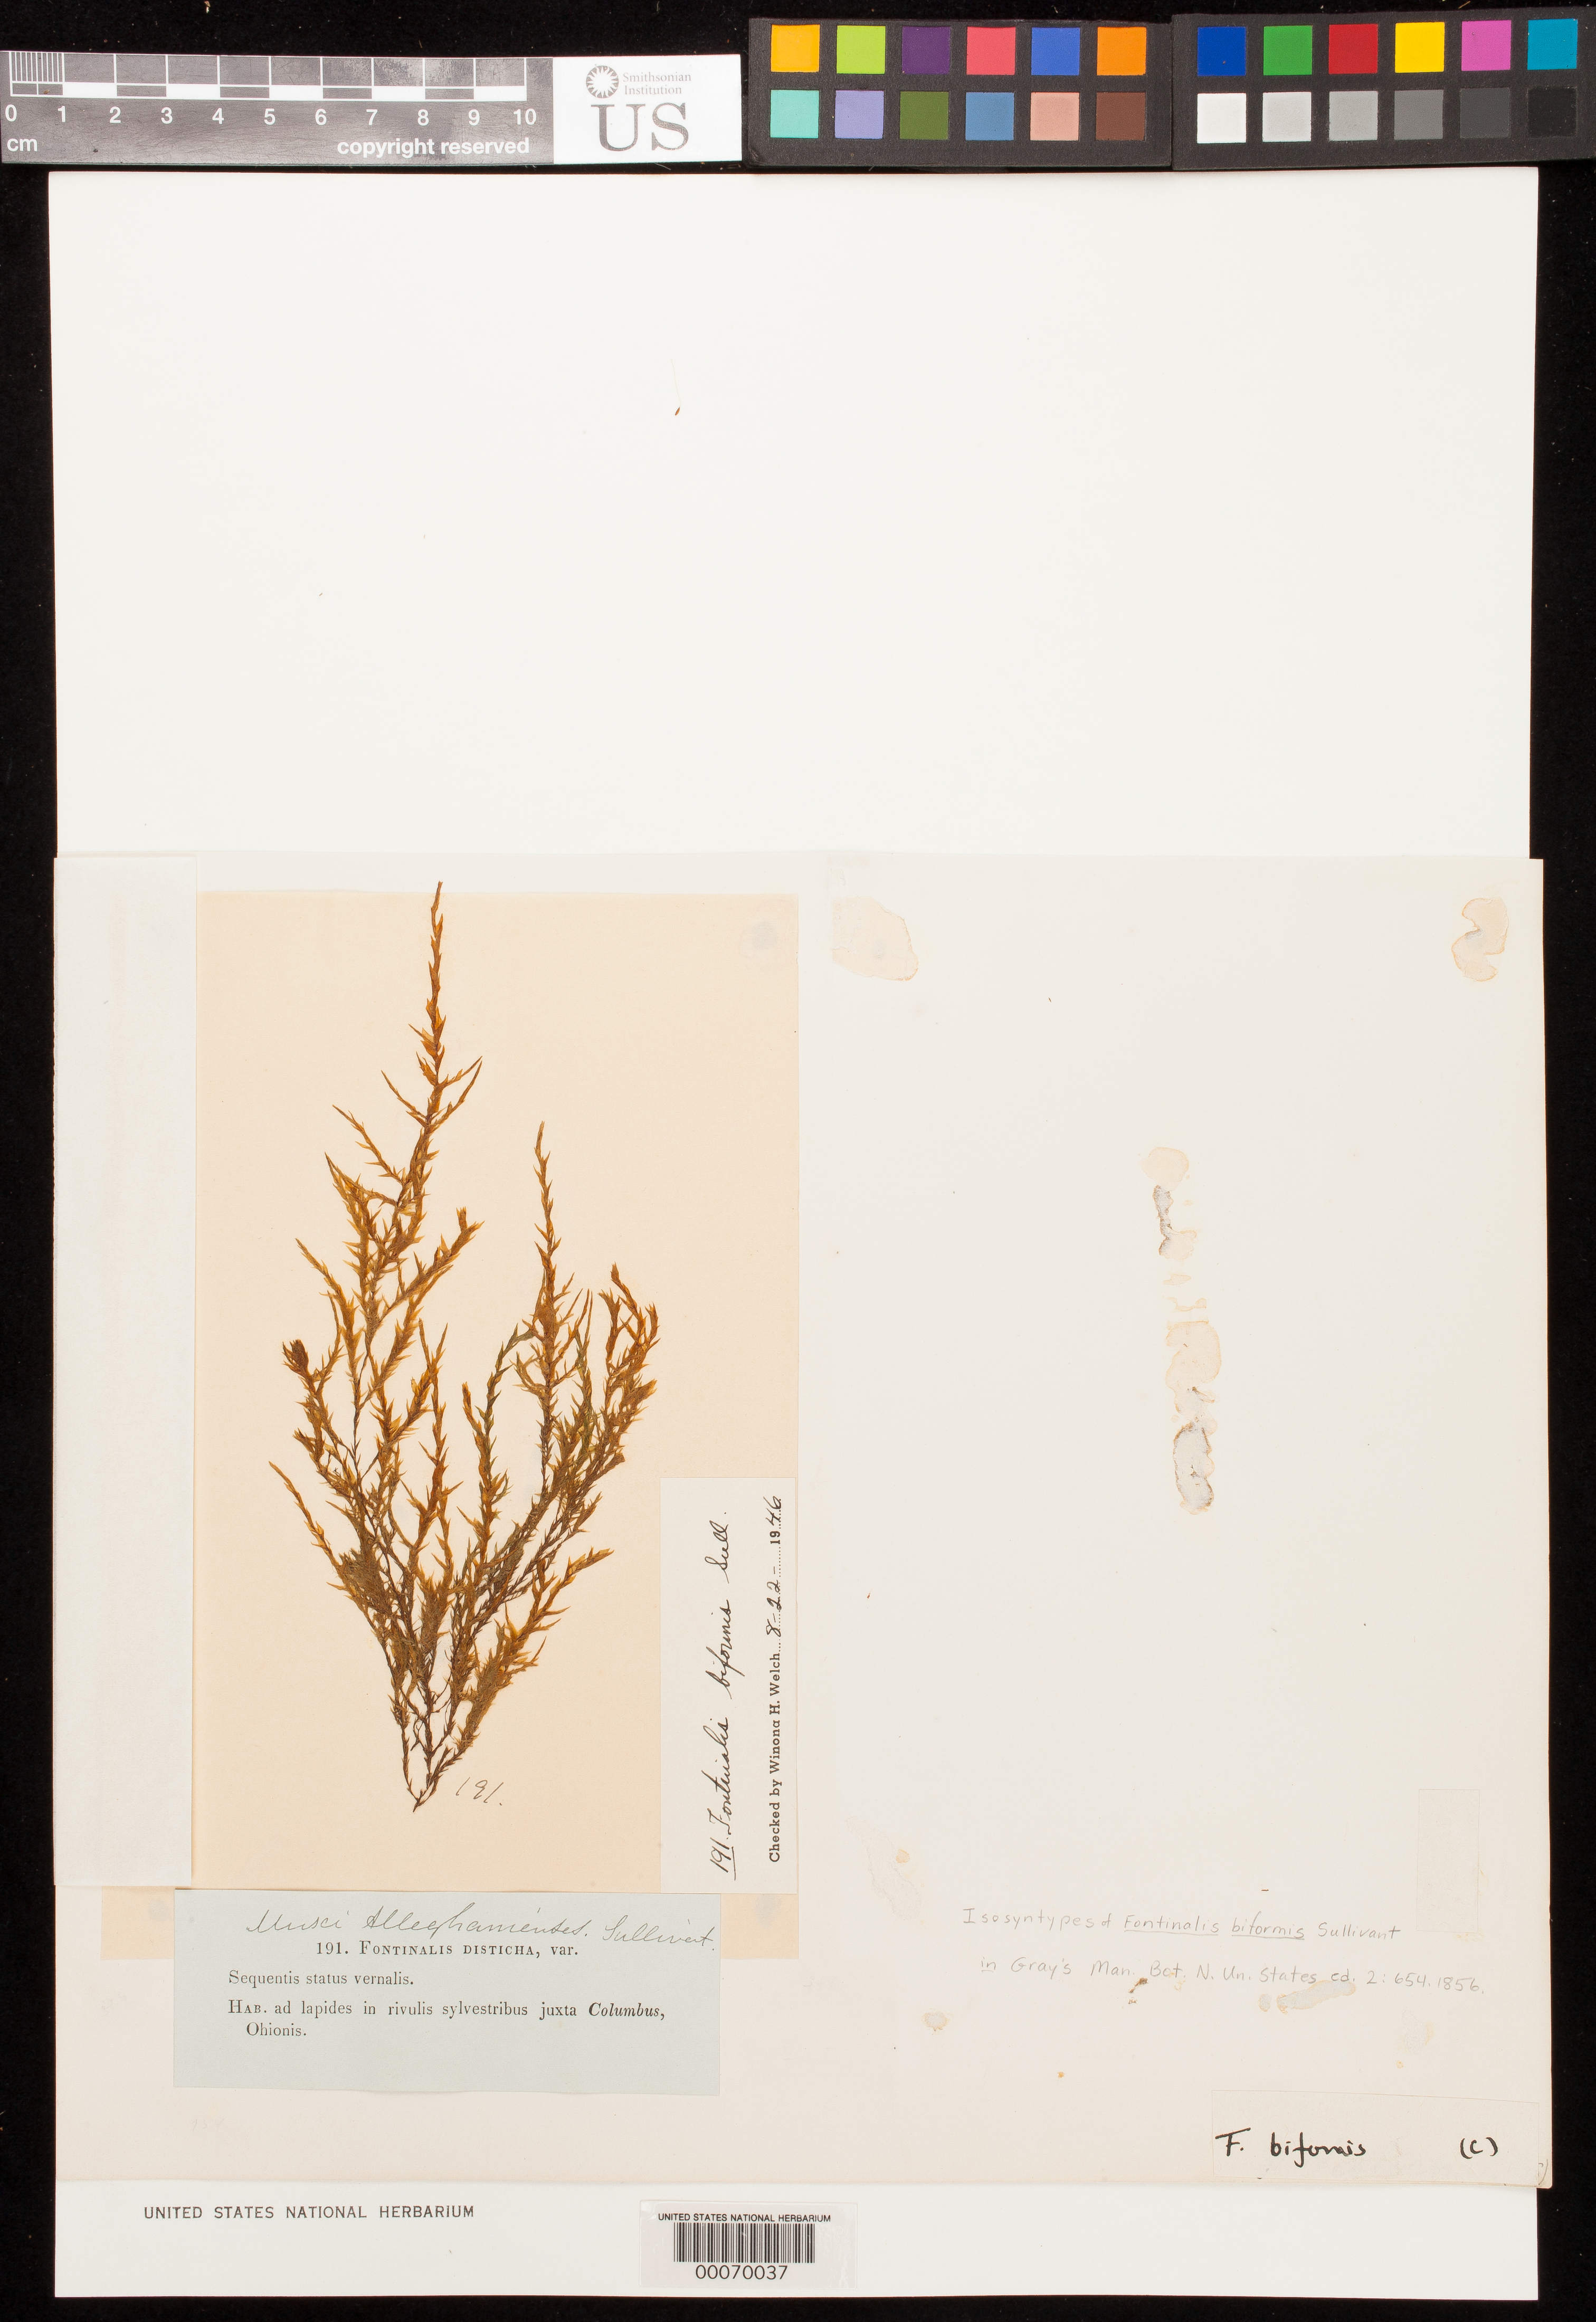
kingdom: Plantae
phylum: Bryophyta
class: Bryopsida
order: Hypnales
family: Fontinalaceae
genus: Fontinalis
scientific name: Fontinalis biformis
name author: Sull. in A. Gray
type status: Syntype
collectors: D. C. Eaton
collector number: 191, 192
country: United States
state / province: Ohio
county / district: Franklin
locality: Columbus.